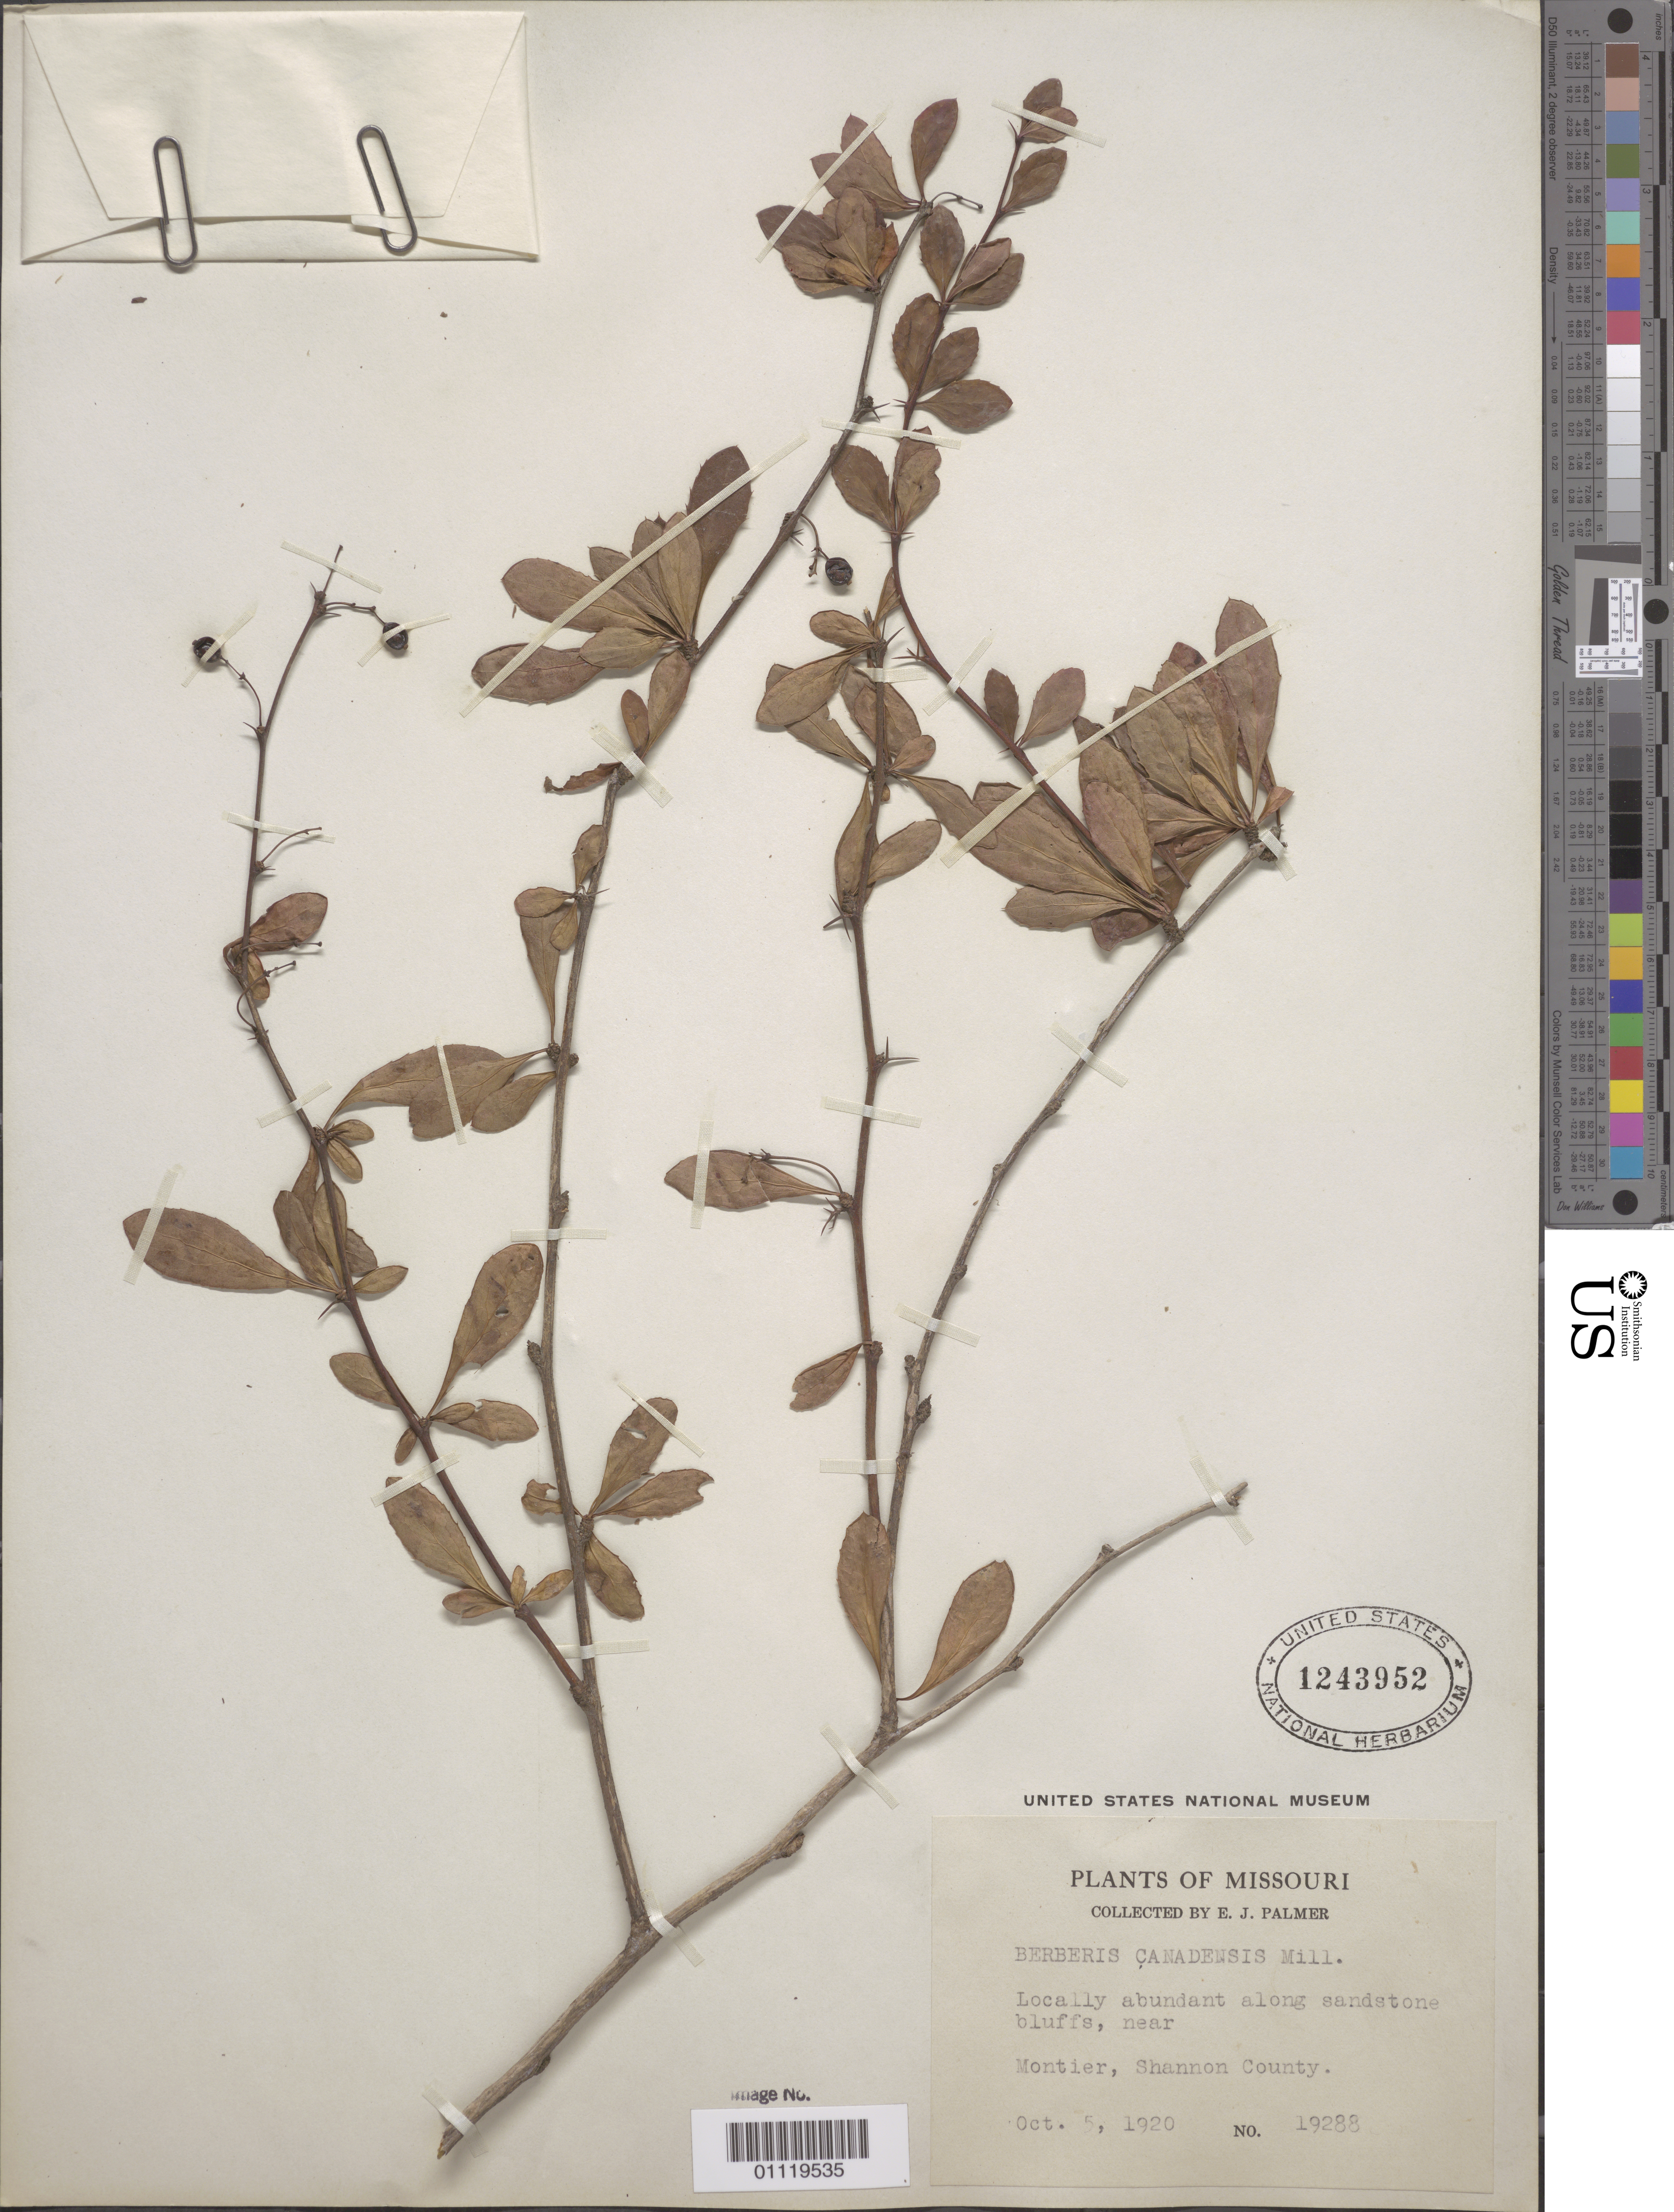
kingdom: Plantae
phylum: Tracheophyta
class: Magnoliopsida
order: Ranunculales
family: Berberidaceae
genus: Berberis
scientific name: Berberis canadensis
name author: Mill.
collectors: E. J. Palmer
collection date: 1920-10-05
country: United States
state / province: Missouri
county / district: Shannon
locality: Near Montier community, sandstone bluff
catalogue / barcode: US 1243952